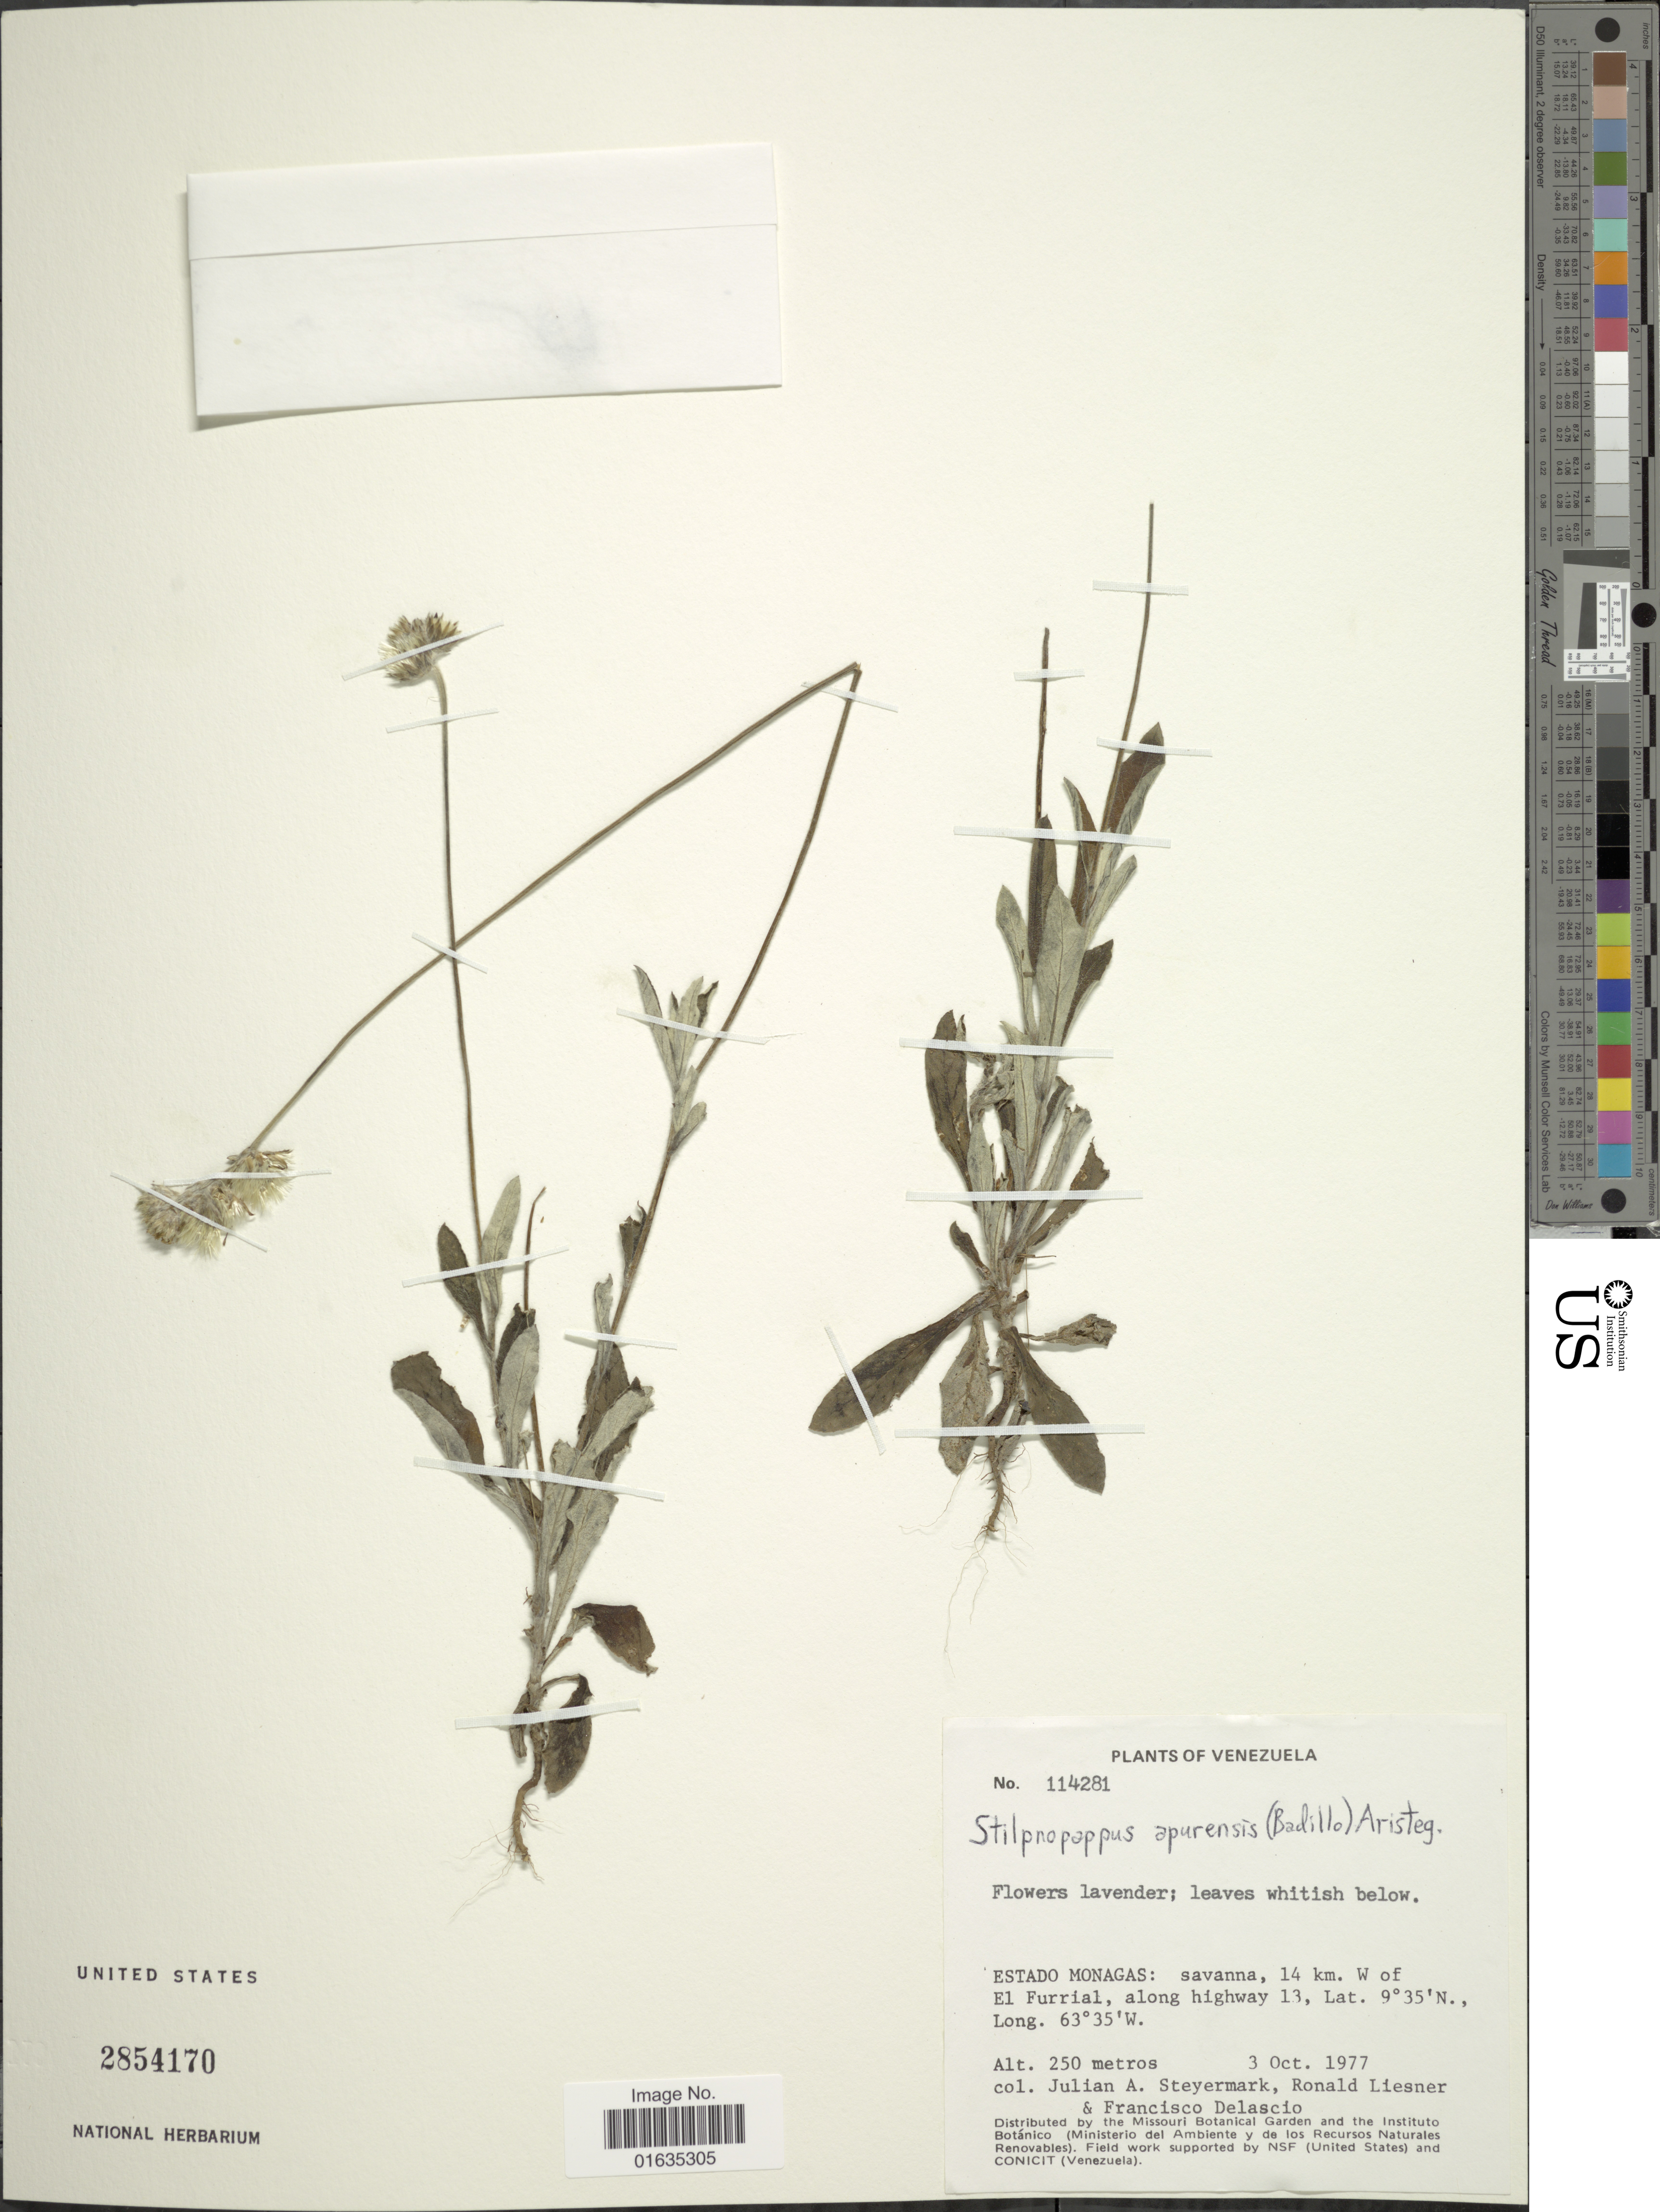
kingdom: Plantae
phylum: Tracheophyta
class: Magnoliopsida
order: Asterales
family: Asteraceae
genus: Stilpnopappus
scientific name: Stilpnopappus pittieri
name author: Gleason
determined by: Remor, Daniella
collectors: J. Steyermark, R. L. Liesner & F. Delascio C.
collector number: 114281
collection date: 1977-10-03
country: Venezuela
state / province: Monagas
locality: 14 km W. of El Furrial, along highway 13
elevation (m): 250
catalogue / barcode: US 2854170